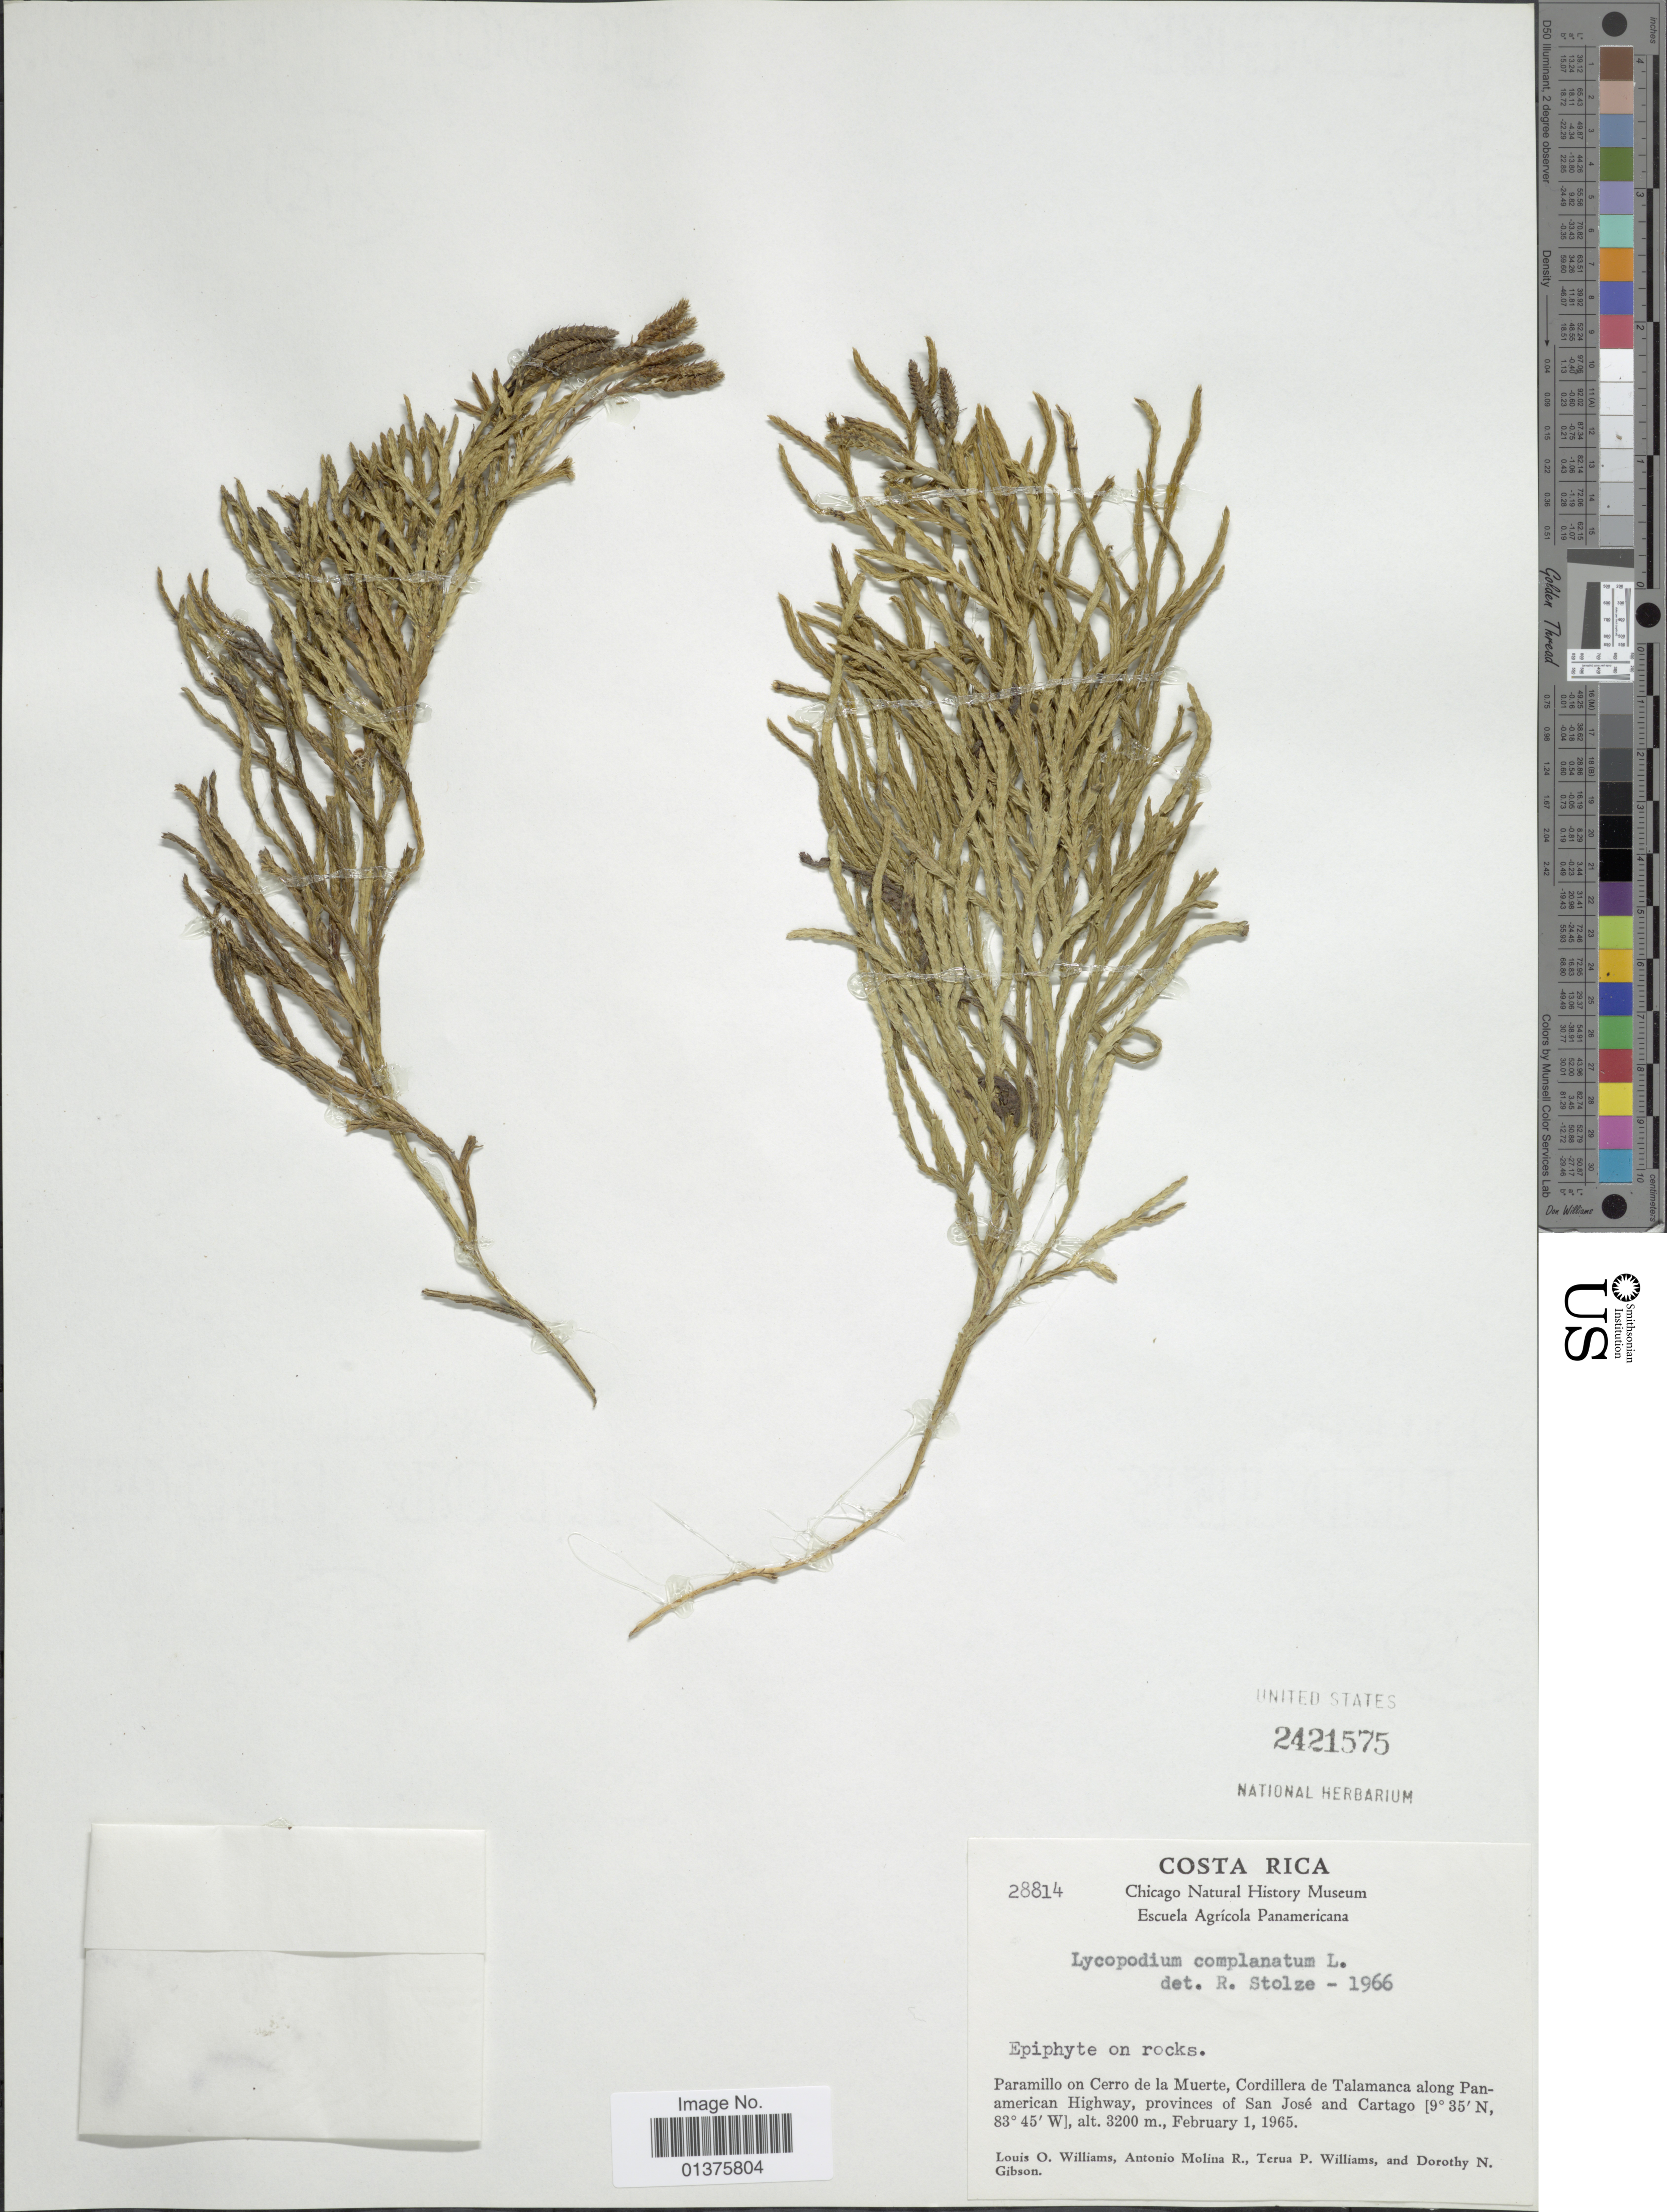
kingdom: Plantae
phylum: Tracheophyta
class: Lycopodiopsida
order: Lycopodiales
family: Lycopodiaceae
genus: Diphasiastrum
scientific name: Diphasiastrum thyoides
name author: (Humb. & Bonpl. ex Willd.) Holub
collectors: L. O. Williams, A. Molina R., T. P. Williams & D. N. Gibson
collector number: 28814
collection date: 1965-02-01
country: Costa Rica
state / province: San José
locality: Paramillo on Cerro de la Muerte, Cordillera de Talamanca along Pan american Highway, provinces of San José and Cartago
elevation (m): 3200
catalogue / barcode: US 2421575